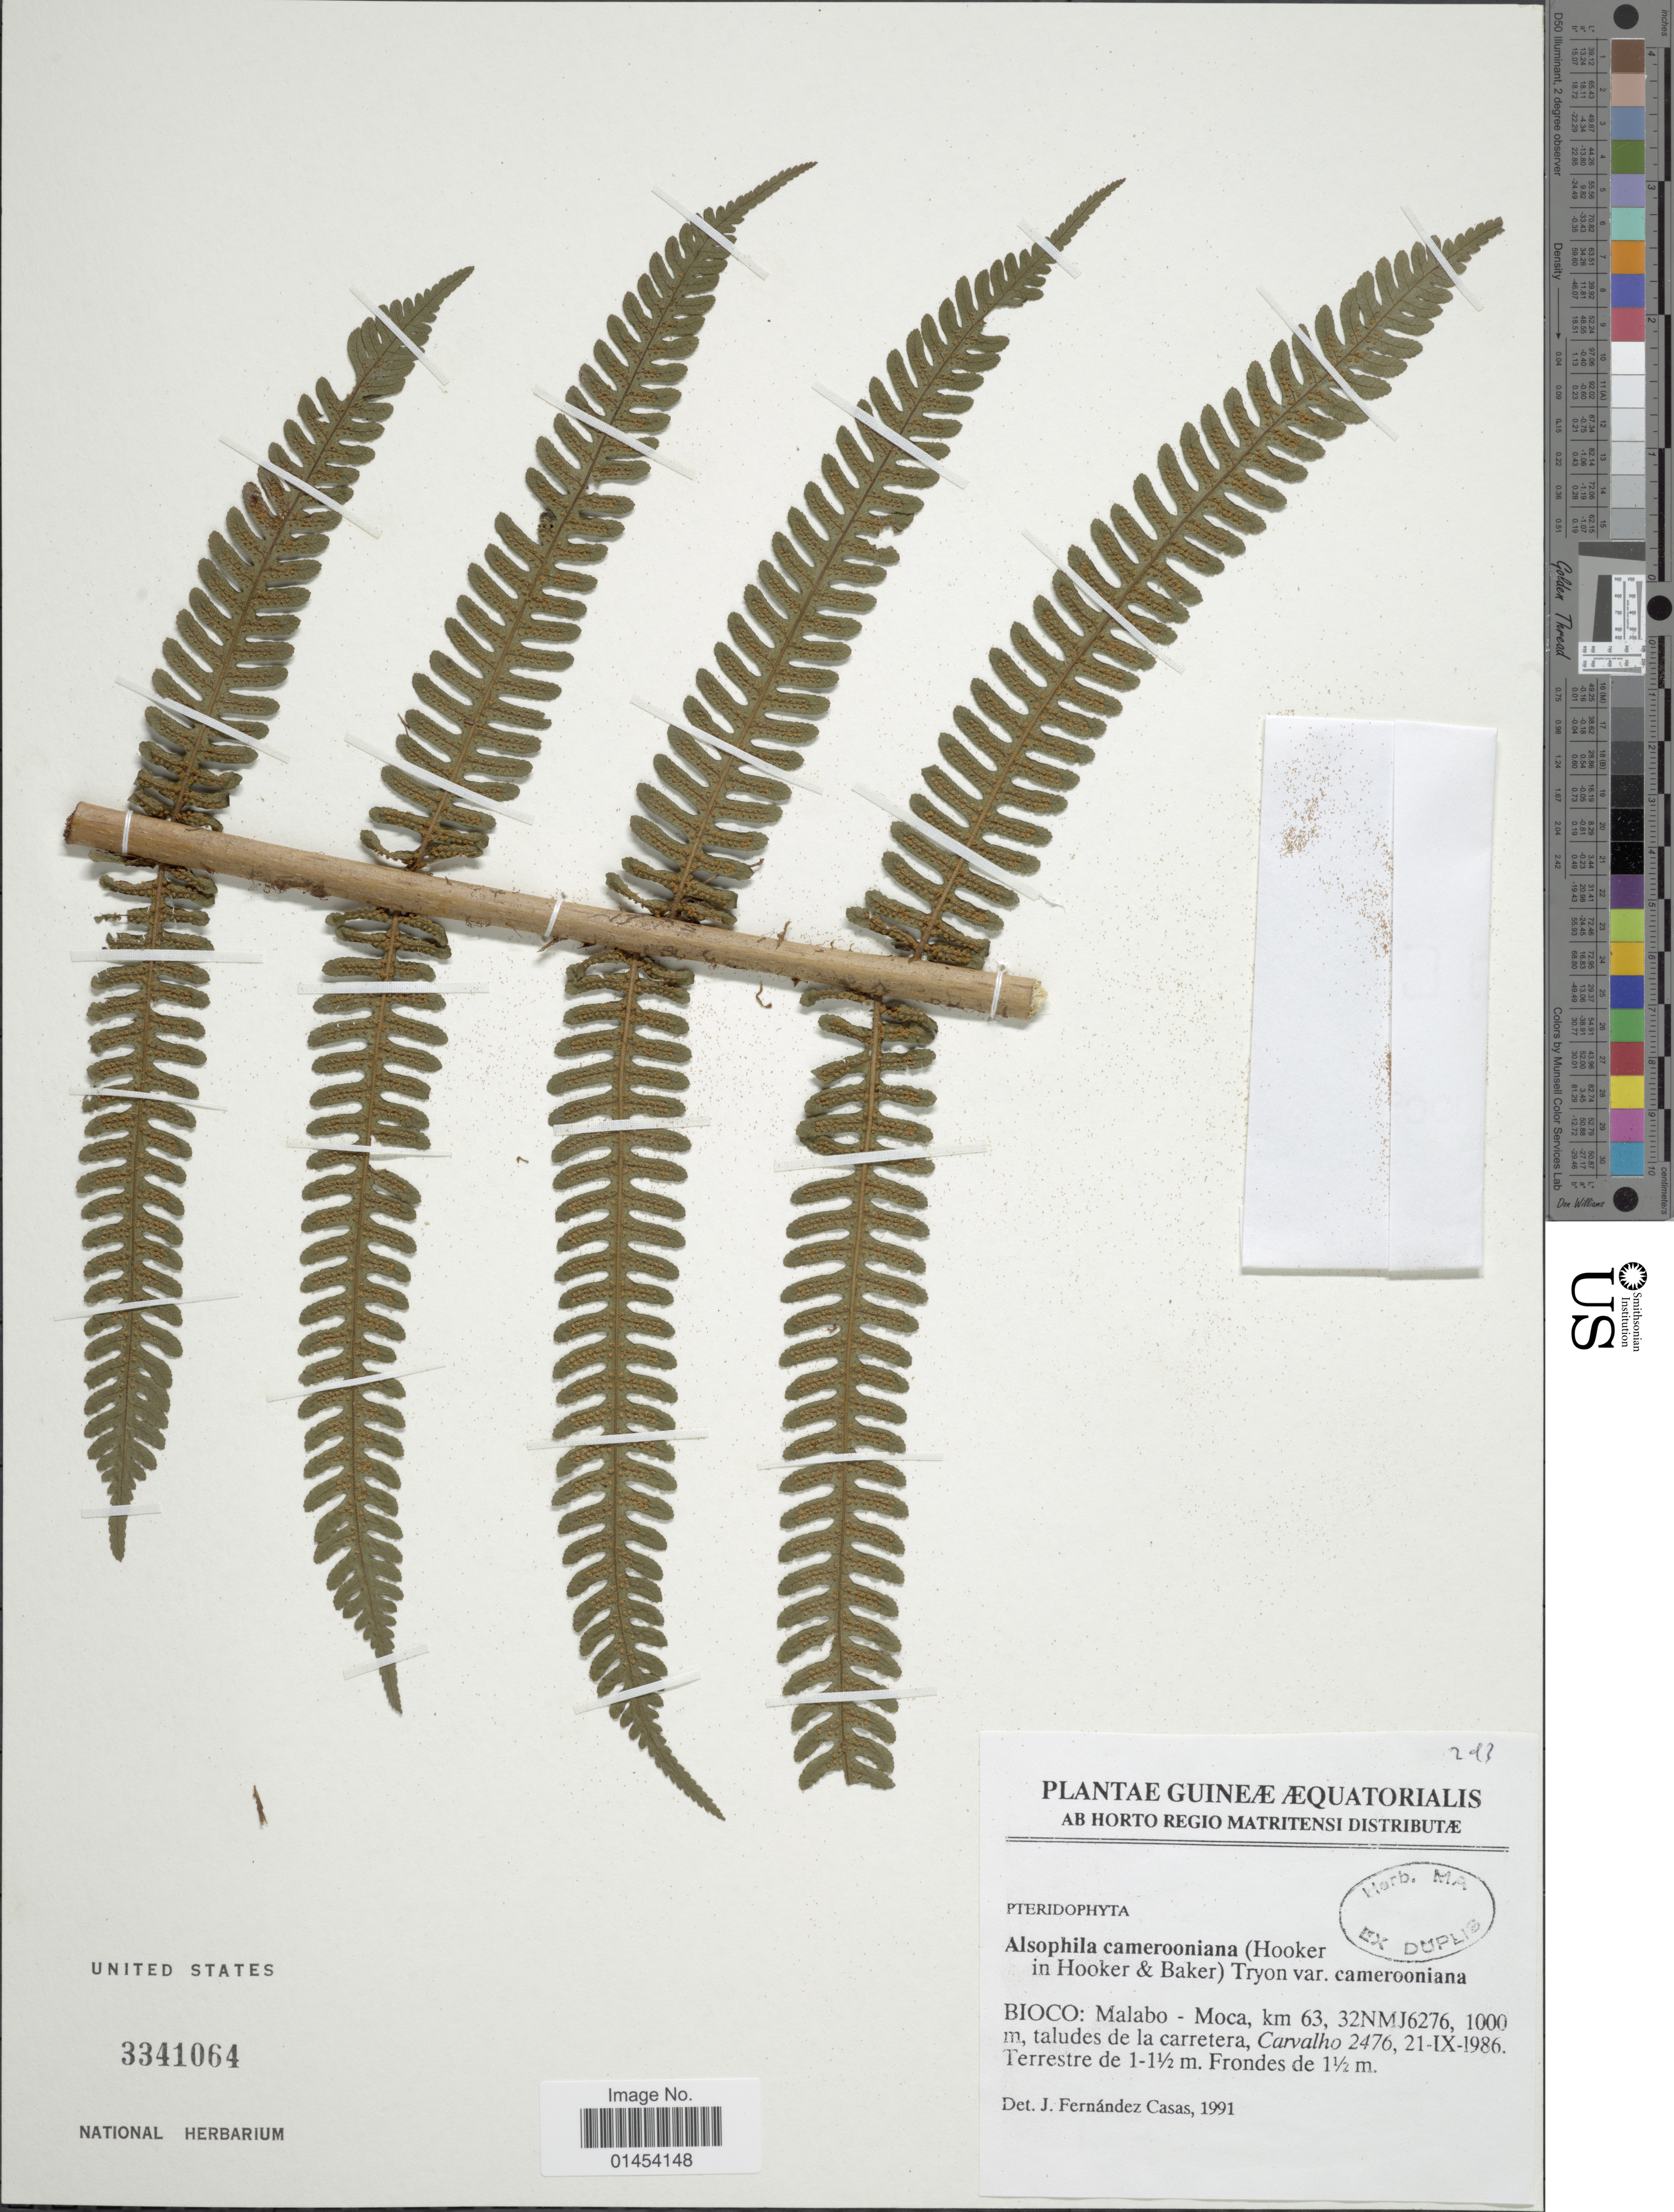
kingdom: Plantae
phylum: Tracheophyta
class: Polypodiopsida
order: Cyatheales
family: Cyatheaceae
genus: Cyathea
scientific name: Cyathea camerooniana var. camerooniana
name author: Hook.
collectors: Carvalho, --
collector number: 2476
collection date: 1986-09-21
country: Equatorial Guinea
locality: Bioco: Malabo- Moca, km 63, 32NMJ6276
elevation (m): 1000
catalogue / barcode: US 3341064